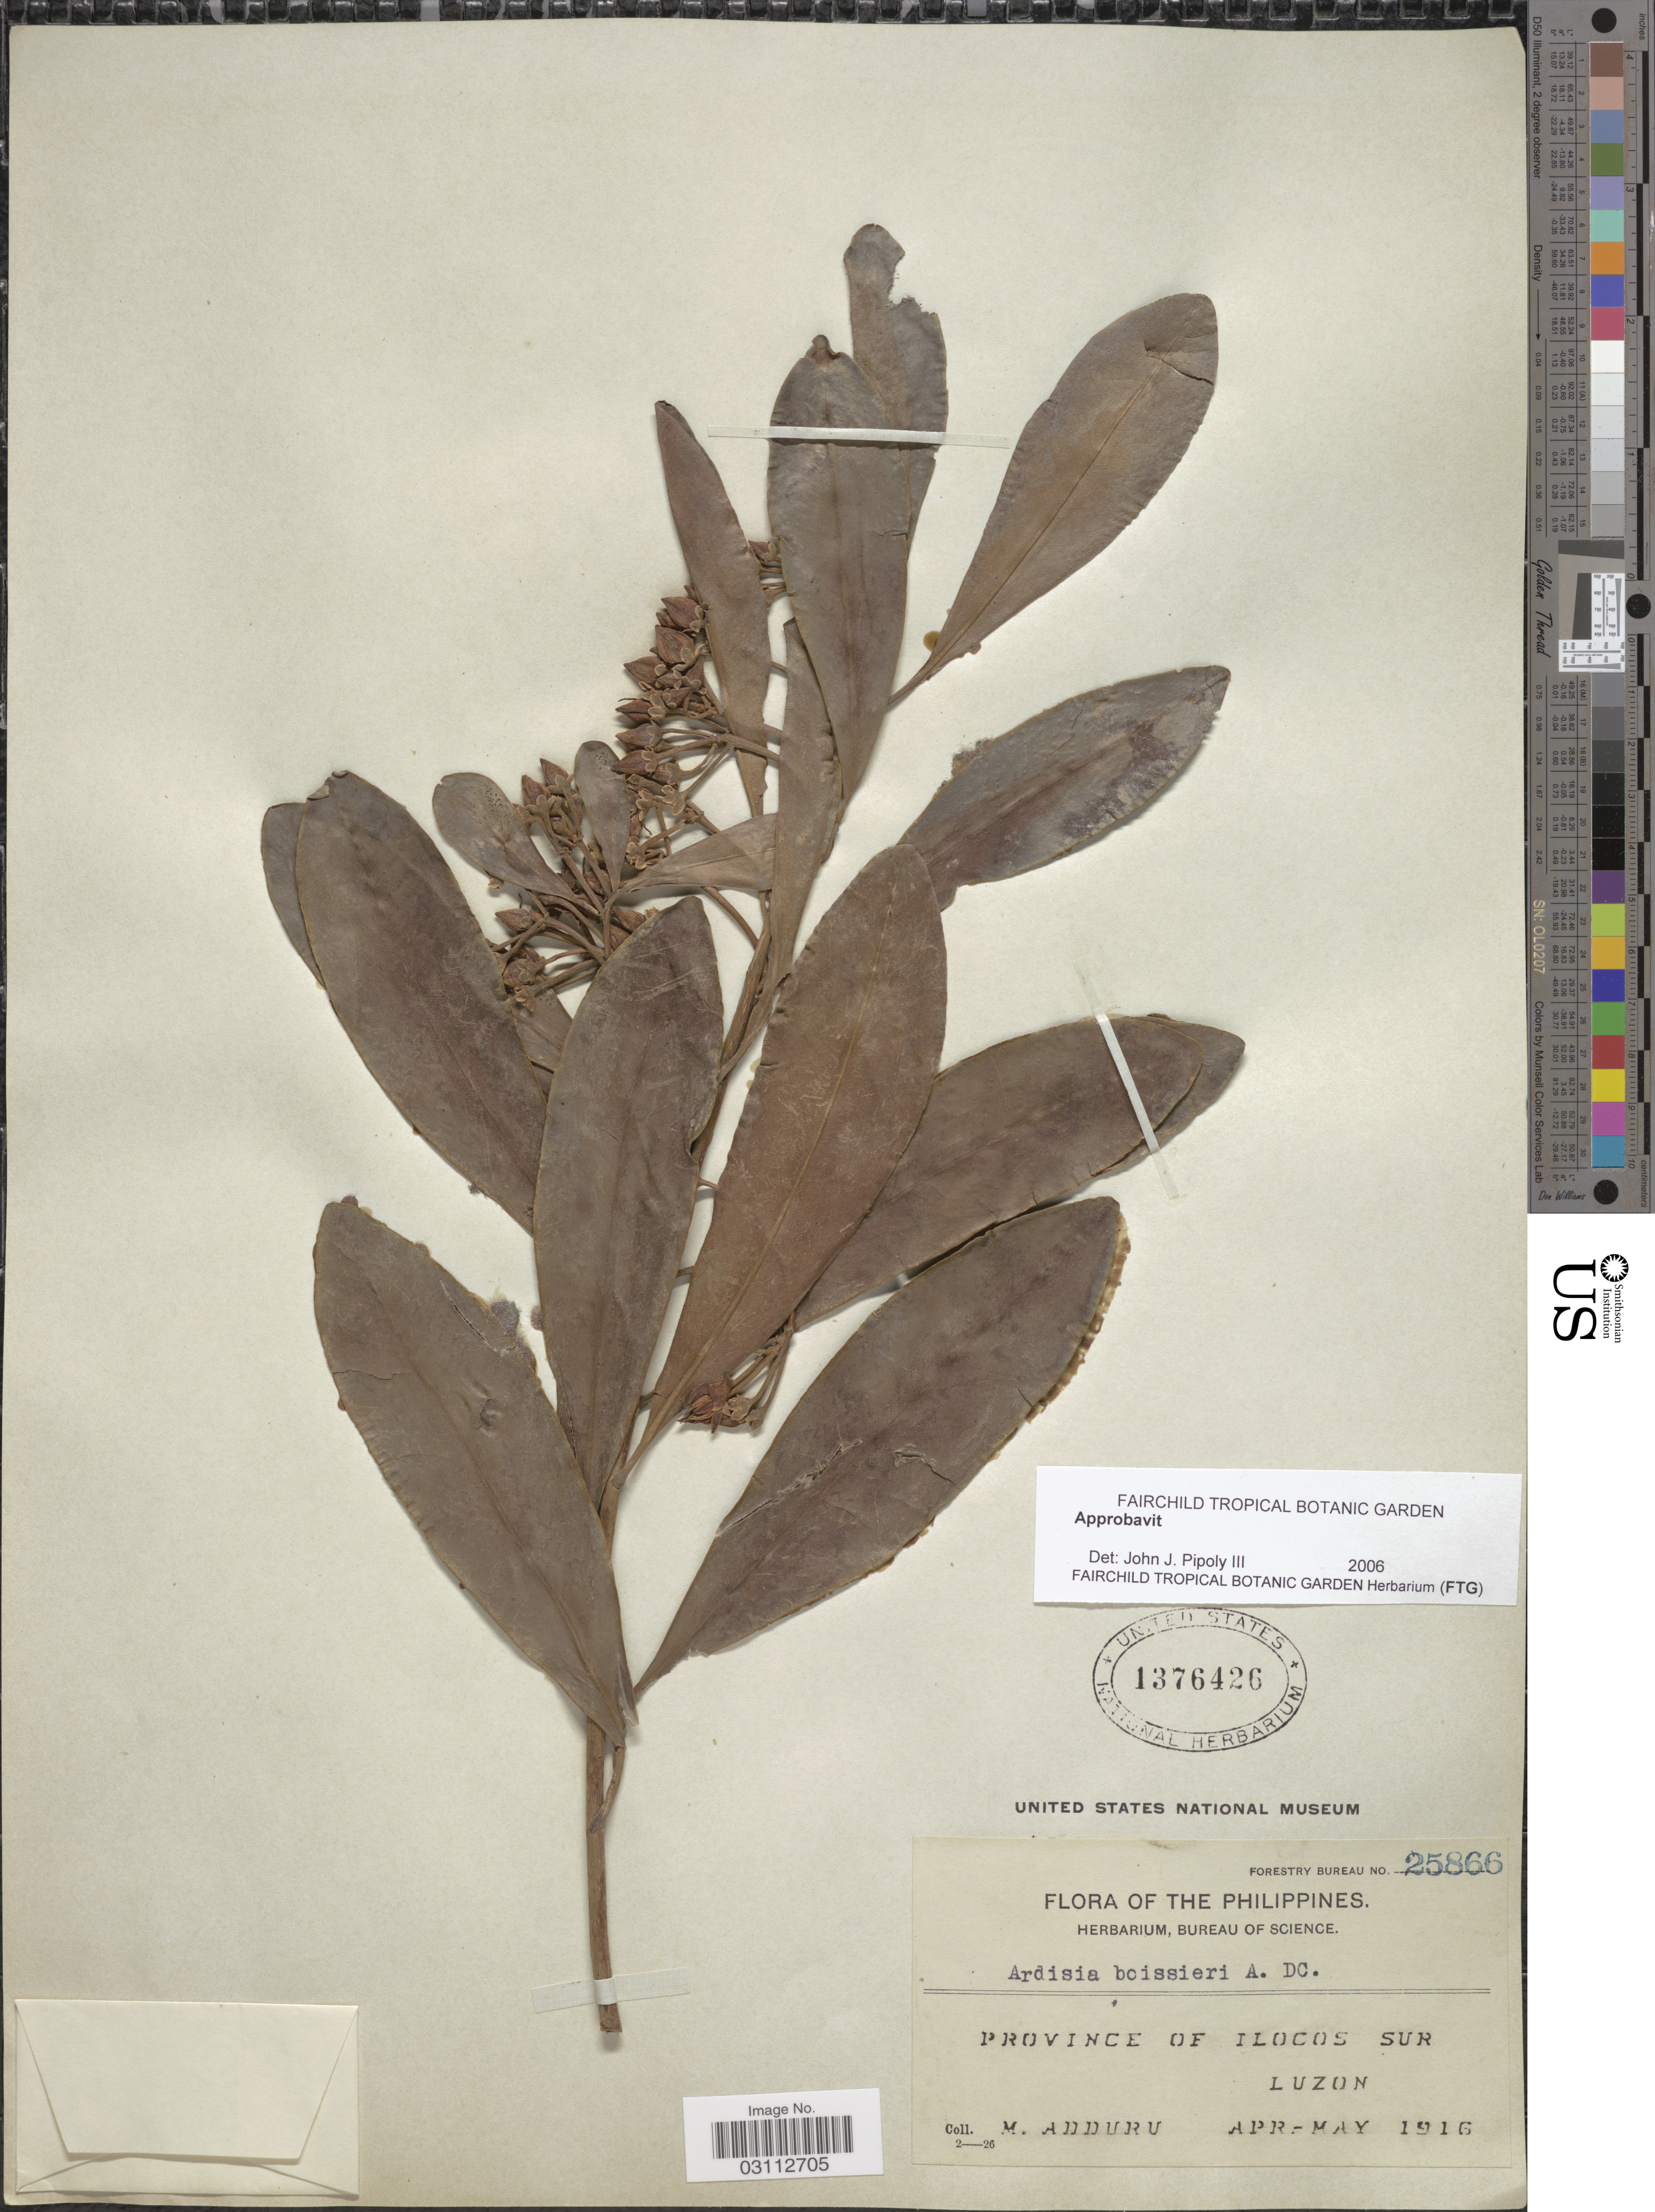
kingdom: Plantae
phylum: Tracheophyta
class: Magnoliopsida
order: Ericales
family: Primulaceae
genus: Ardisia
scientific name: Ardisia boissieri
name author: A. DC.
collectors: M. Adduru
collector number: Forestry Bureau 25866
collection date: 1916-04/1916-05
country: Philippines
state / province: Ilocos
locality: Province of Ilocos Sur, Luzon.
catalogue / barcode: US 1376426